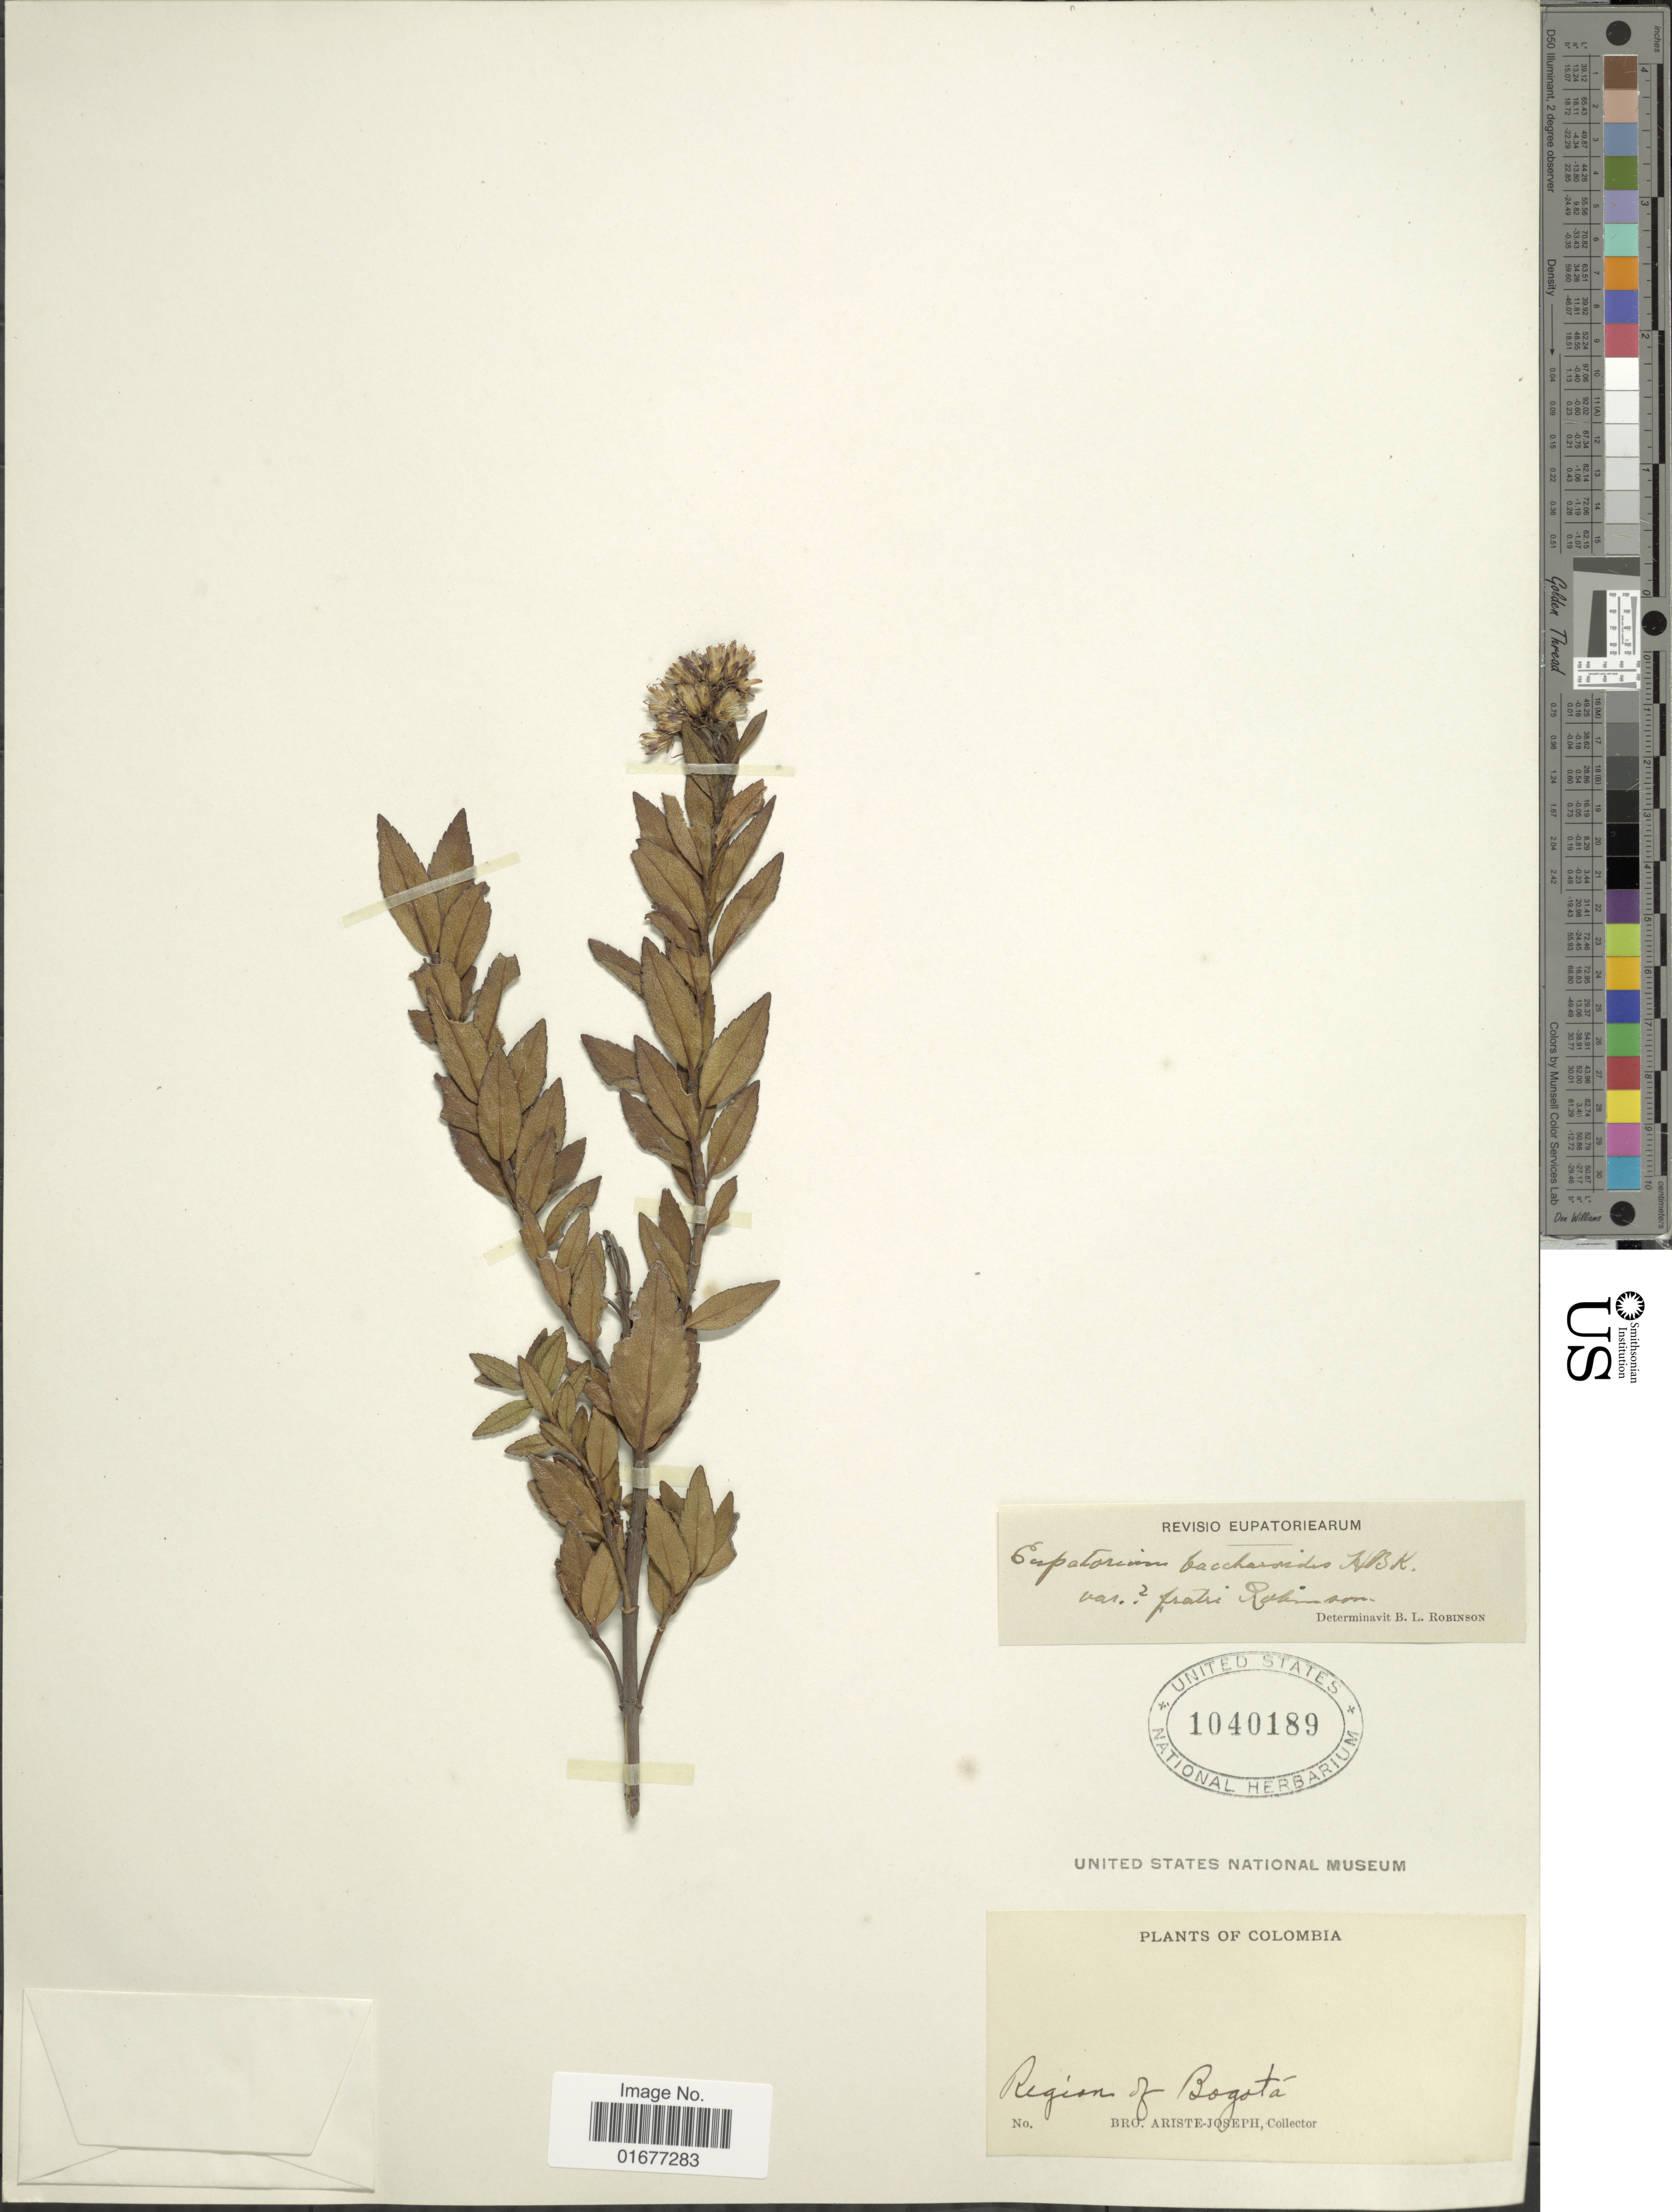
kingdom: Plantae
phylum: Tracheophyta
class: Magnoliopsida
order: Asterales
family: Asteraceae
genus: Ageratina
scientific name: Ageratina baccharoides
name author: (Kunth) R.M. King & H. Rob.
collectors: Bro. Ariste-Joseph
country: Colombia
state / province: Bogota D.C.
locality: Region of Bogota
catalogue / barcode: US 1040189